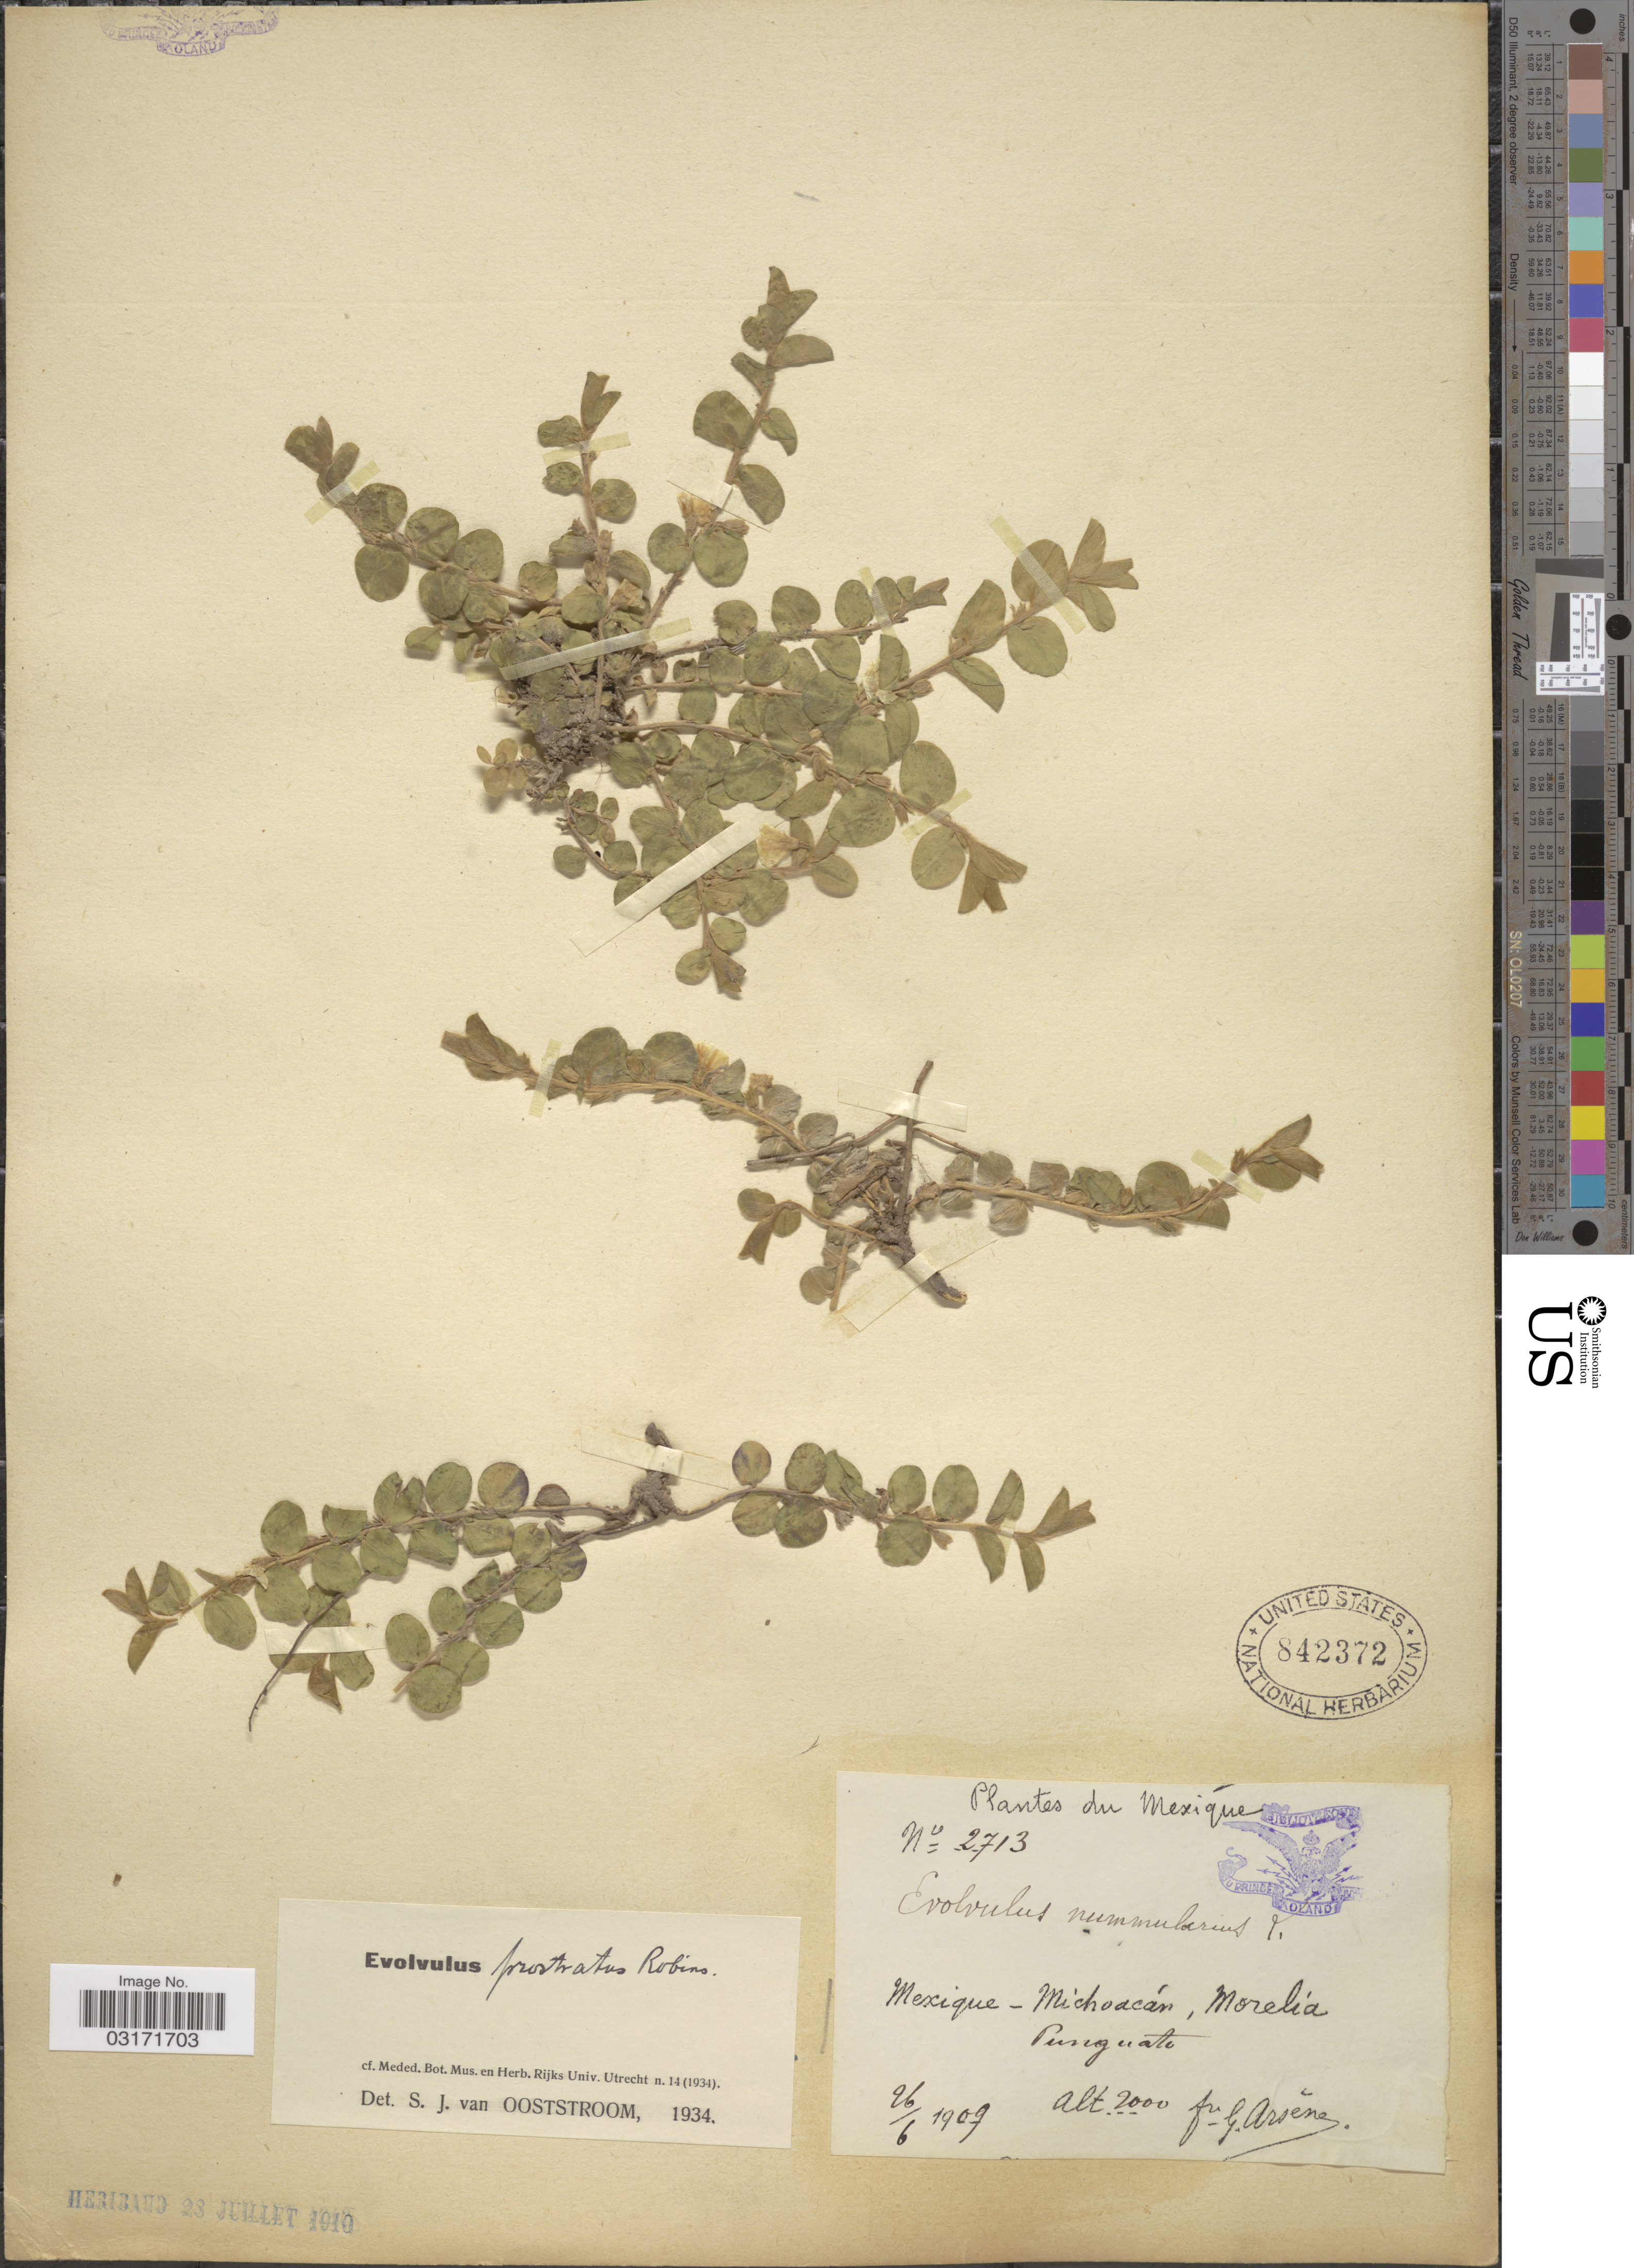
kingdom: Plantae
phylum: Tracheophyta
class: Magnoliopsida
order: Solanales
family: Convolvulaceae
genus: Evolvulus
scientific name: Evolvulus prostratus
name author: B.L. Rob.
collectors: Bro. G. Arsène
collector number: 2713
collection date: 1909-06-26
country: Mexico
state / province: Michoacán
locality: Morelia, Punguato.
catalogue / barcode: US 842372